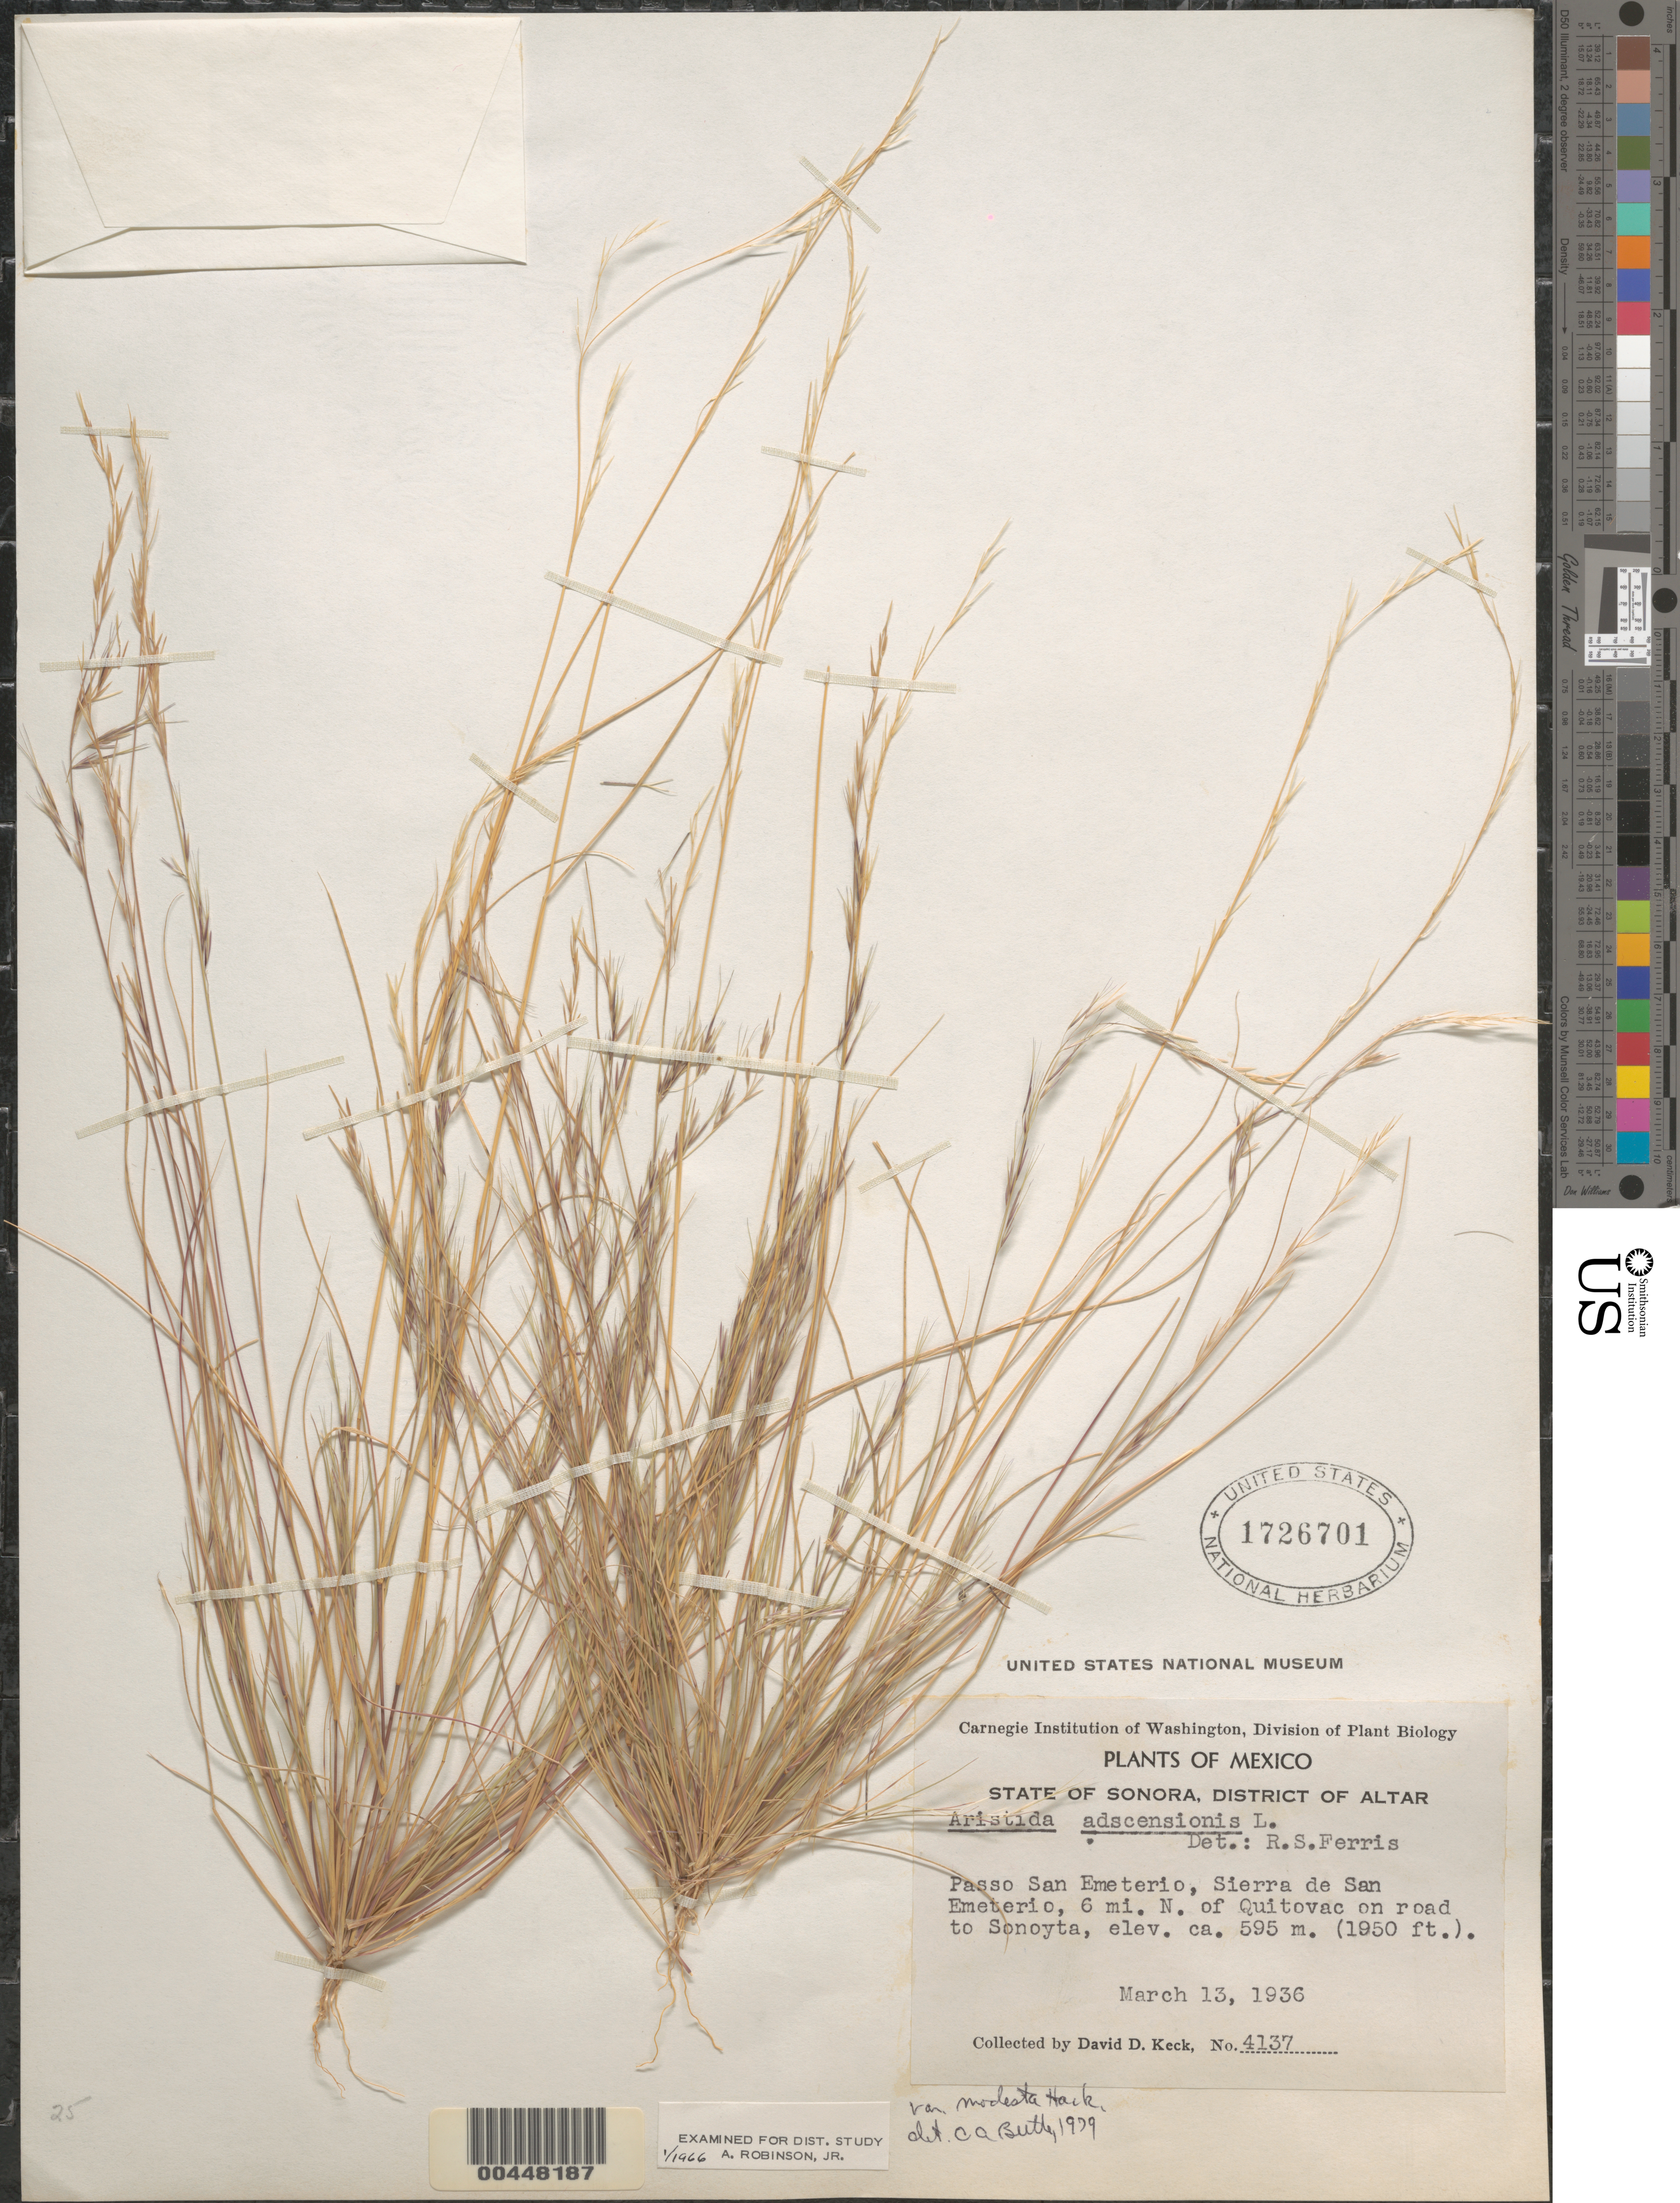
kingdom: Plantae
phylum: Tracheophyta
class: Liliopsida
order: Poales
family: Poaceae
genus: Aristida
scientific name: Aristida adscensionis var. modesta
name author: Hack. in Stuck.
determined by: Beetle, O. A.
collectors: D. D. Keck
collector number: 4137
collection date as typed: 13 Mar 1936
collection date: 1936-03-13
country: Mexico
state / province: Sonora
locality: District of Altar, Passo San Emeterio, Sierra de San Emeterio, 6 mi N of Quitovac on road to Sonoyta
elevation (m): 595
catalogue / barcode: US 1726701